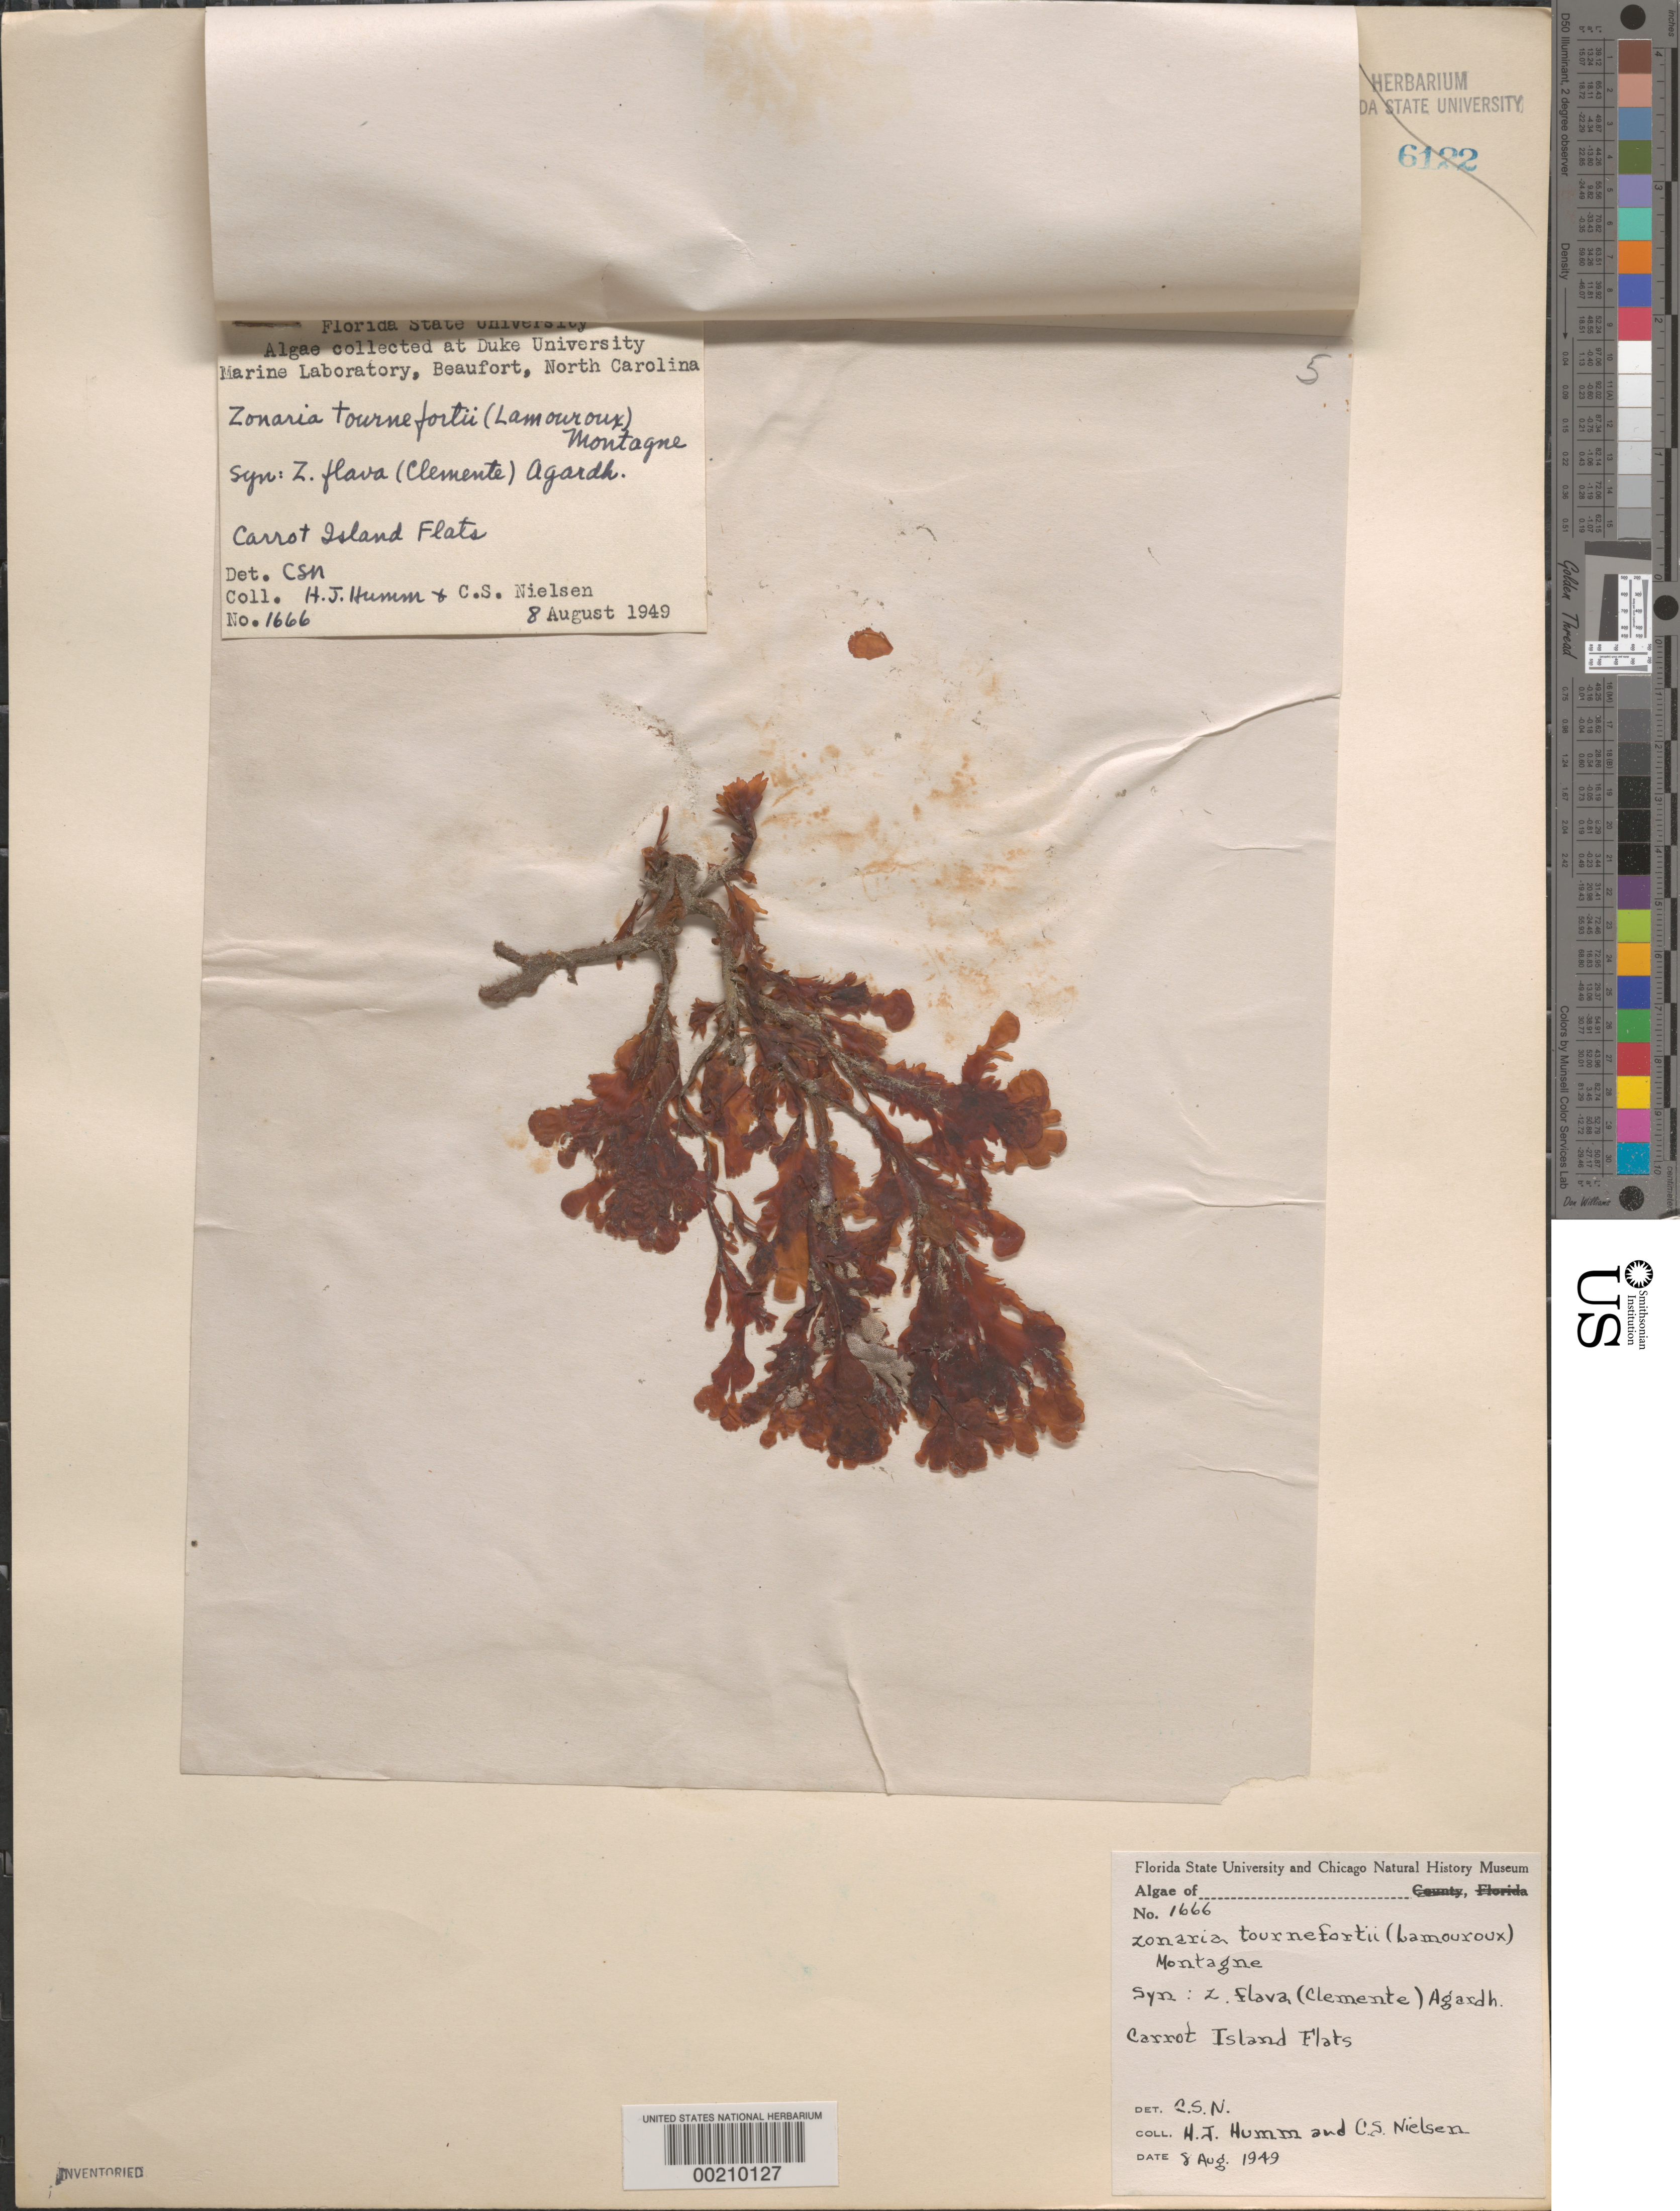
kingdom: Chromista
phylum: Ochrophyta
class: Phaeophyceae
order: Dictyotales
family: Dictyotaceae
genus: Zonaria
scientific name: Zonaria tournefortii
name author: (J.V.Lamouroux) Mont.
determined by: Nielsen, C. S.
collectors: H. J. Humm & C. S. Nielsen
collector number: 1666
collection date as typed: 08 Aug 1949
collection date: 1949-08-08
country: United States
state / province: North Carolina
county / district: Carteret County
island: Carrot Island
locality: Carrot Island flats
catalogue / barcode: US 21272